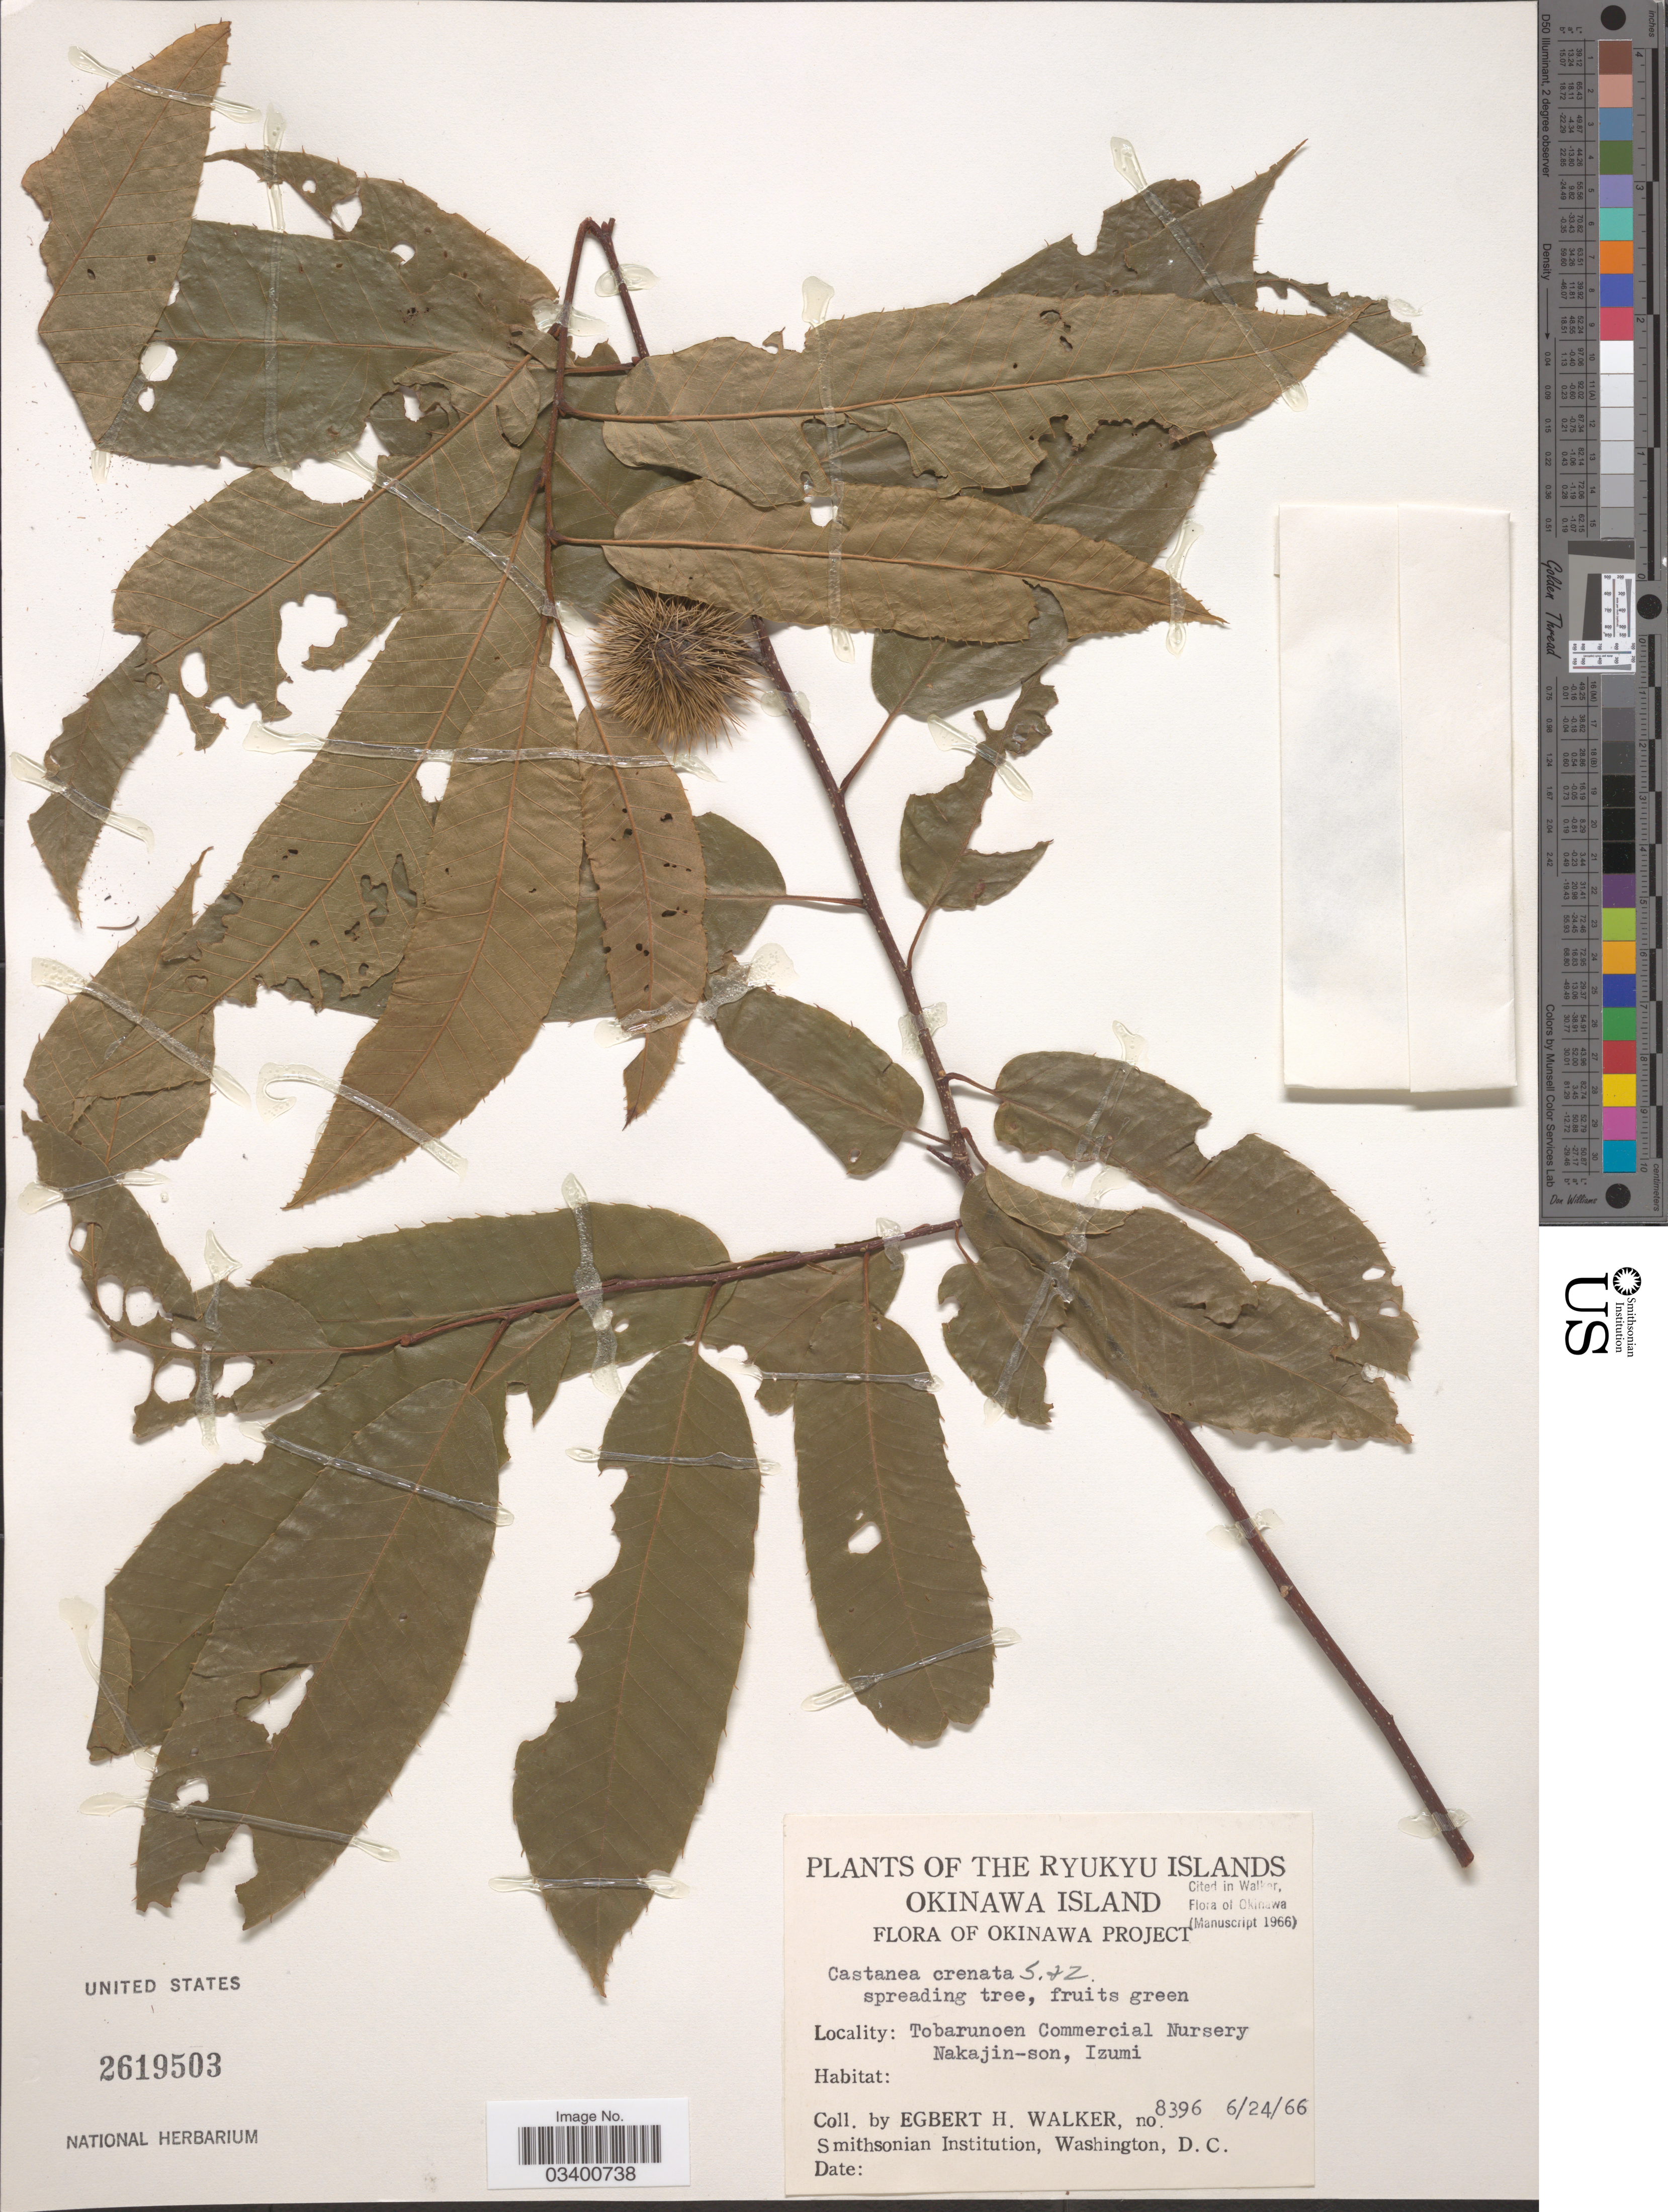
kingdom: Plantae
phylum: Tracheophyta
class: Magnoliopsida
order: Fagales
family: Fagaceae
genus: Castanea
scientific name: Castanea crenata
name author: Siebold & Zucc.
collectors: E. H. Walker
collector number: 8396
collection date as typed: Transcribed d/m/y: 24/6/66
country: Japan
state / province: Okinawa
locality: The Ryukyu Islands. Okinawa Island. Okinawa Project. Tobarunoen Commercial Nursery Nakajin-son, Izumi.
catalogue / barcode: US 2619503